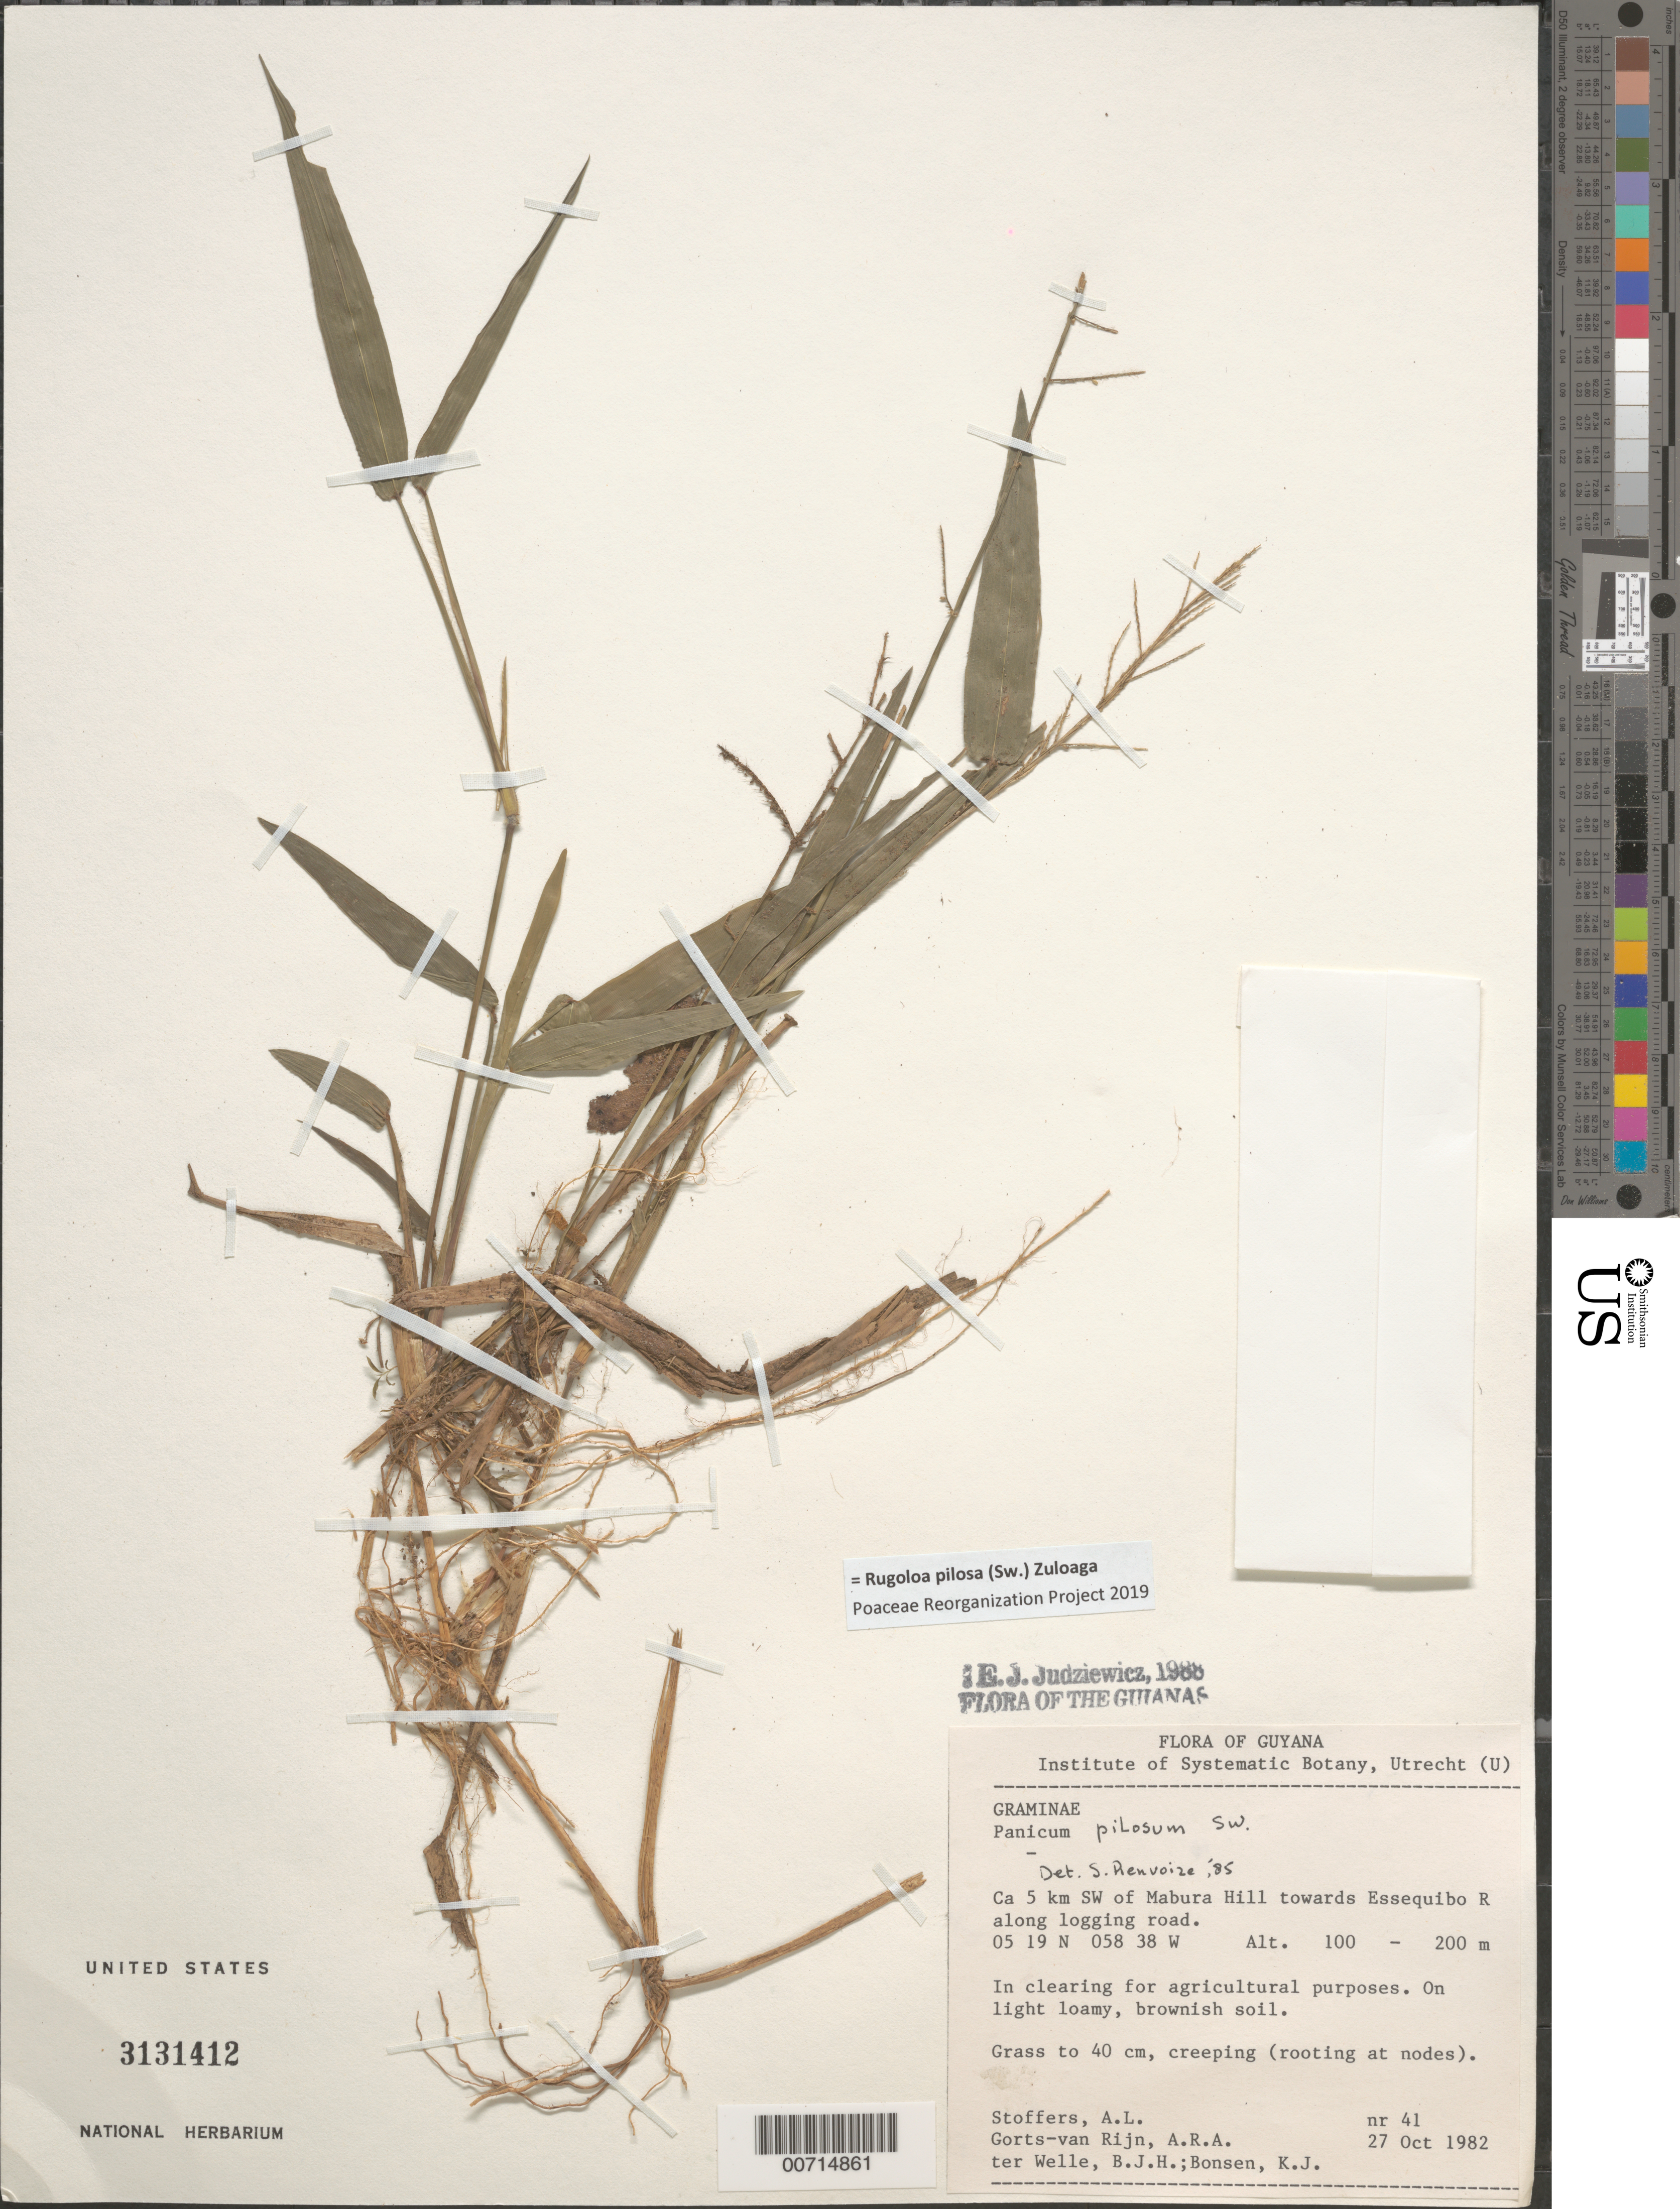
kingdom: Plantae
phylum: Tracheophyta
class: Liliopsida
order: Poales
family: Poaceae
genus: Panicum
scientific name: Panicum pilosum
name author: Sw.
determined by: Renvoize, S. A.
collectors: A. Stoffers, A. .R. A. Görts-van Rijn, B. Welle & K. Bonsen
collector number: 41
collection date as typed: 27-Oct-82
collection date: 1982-10-27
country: Guyana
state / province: U. Demerara-Berbice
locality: Mabura Hill, 5 km SW of, towards Essequibo R.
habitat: Clearing for agricultural purposes on light, loamy soil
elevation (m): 100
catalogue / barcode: US 3131412